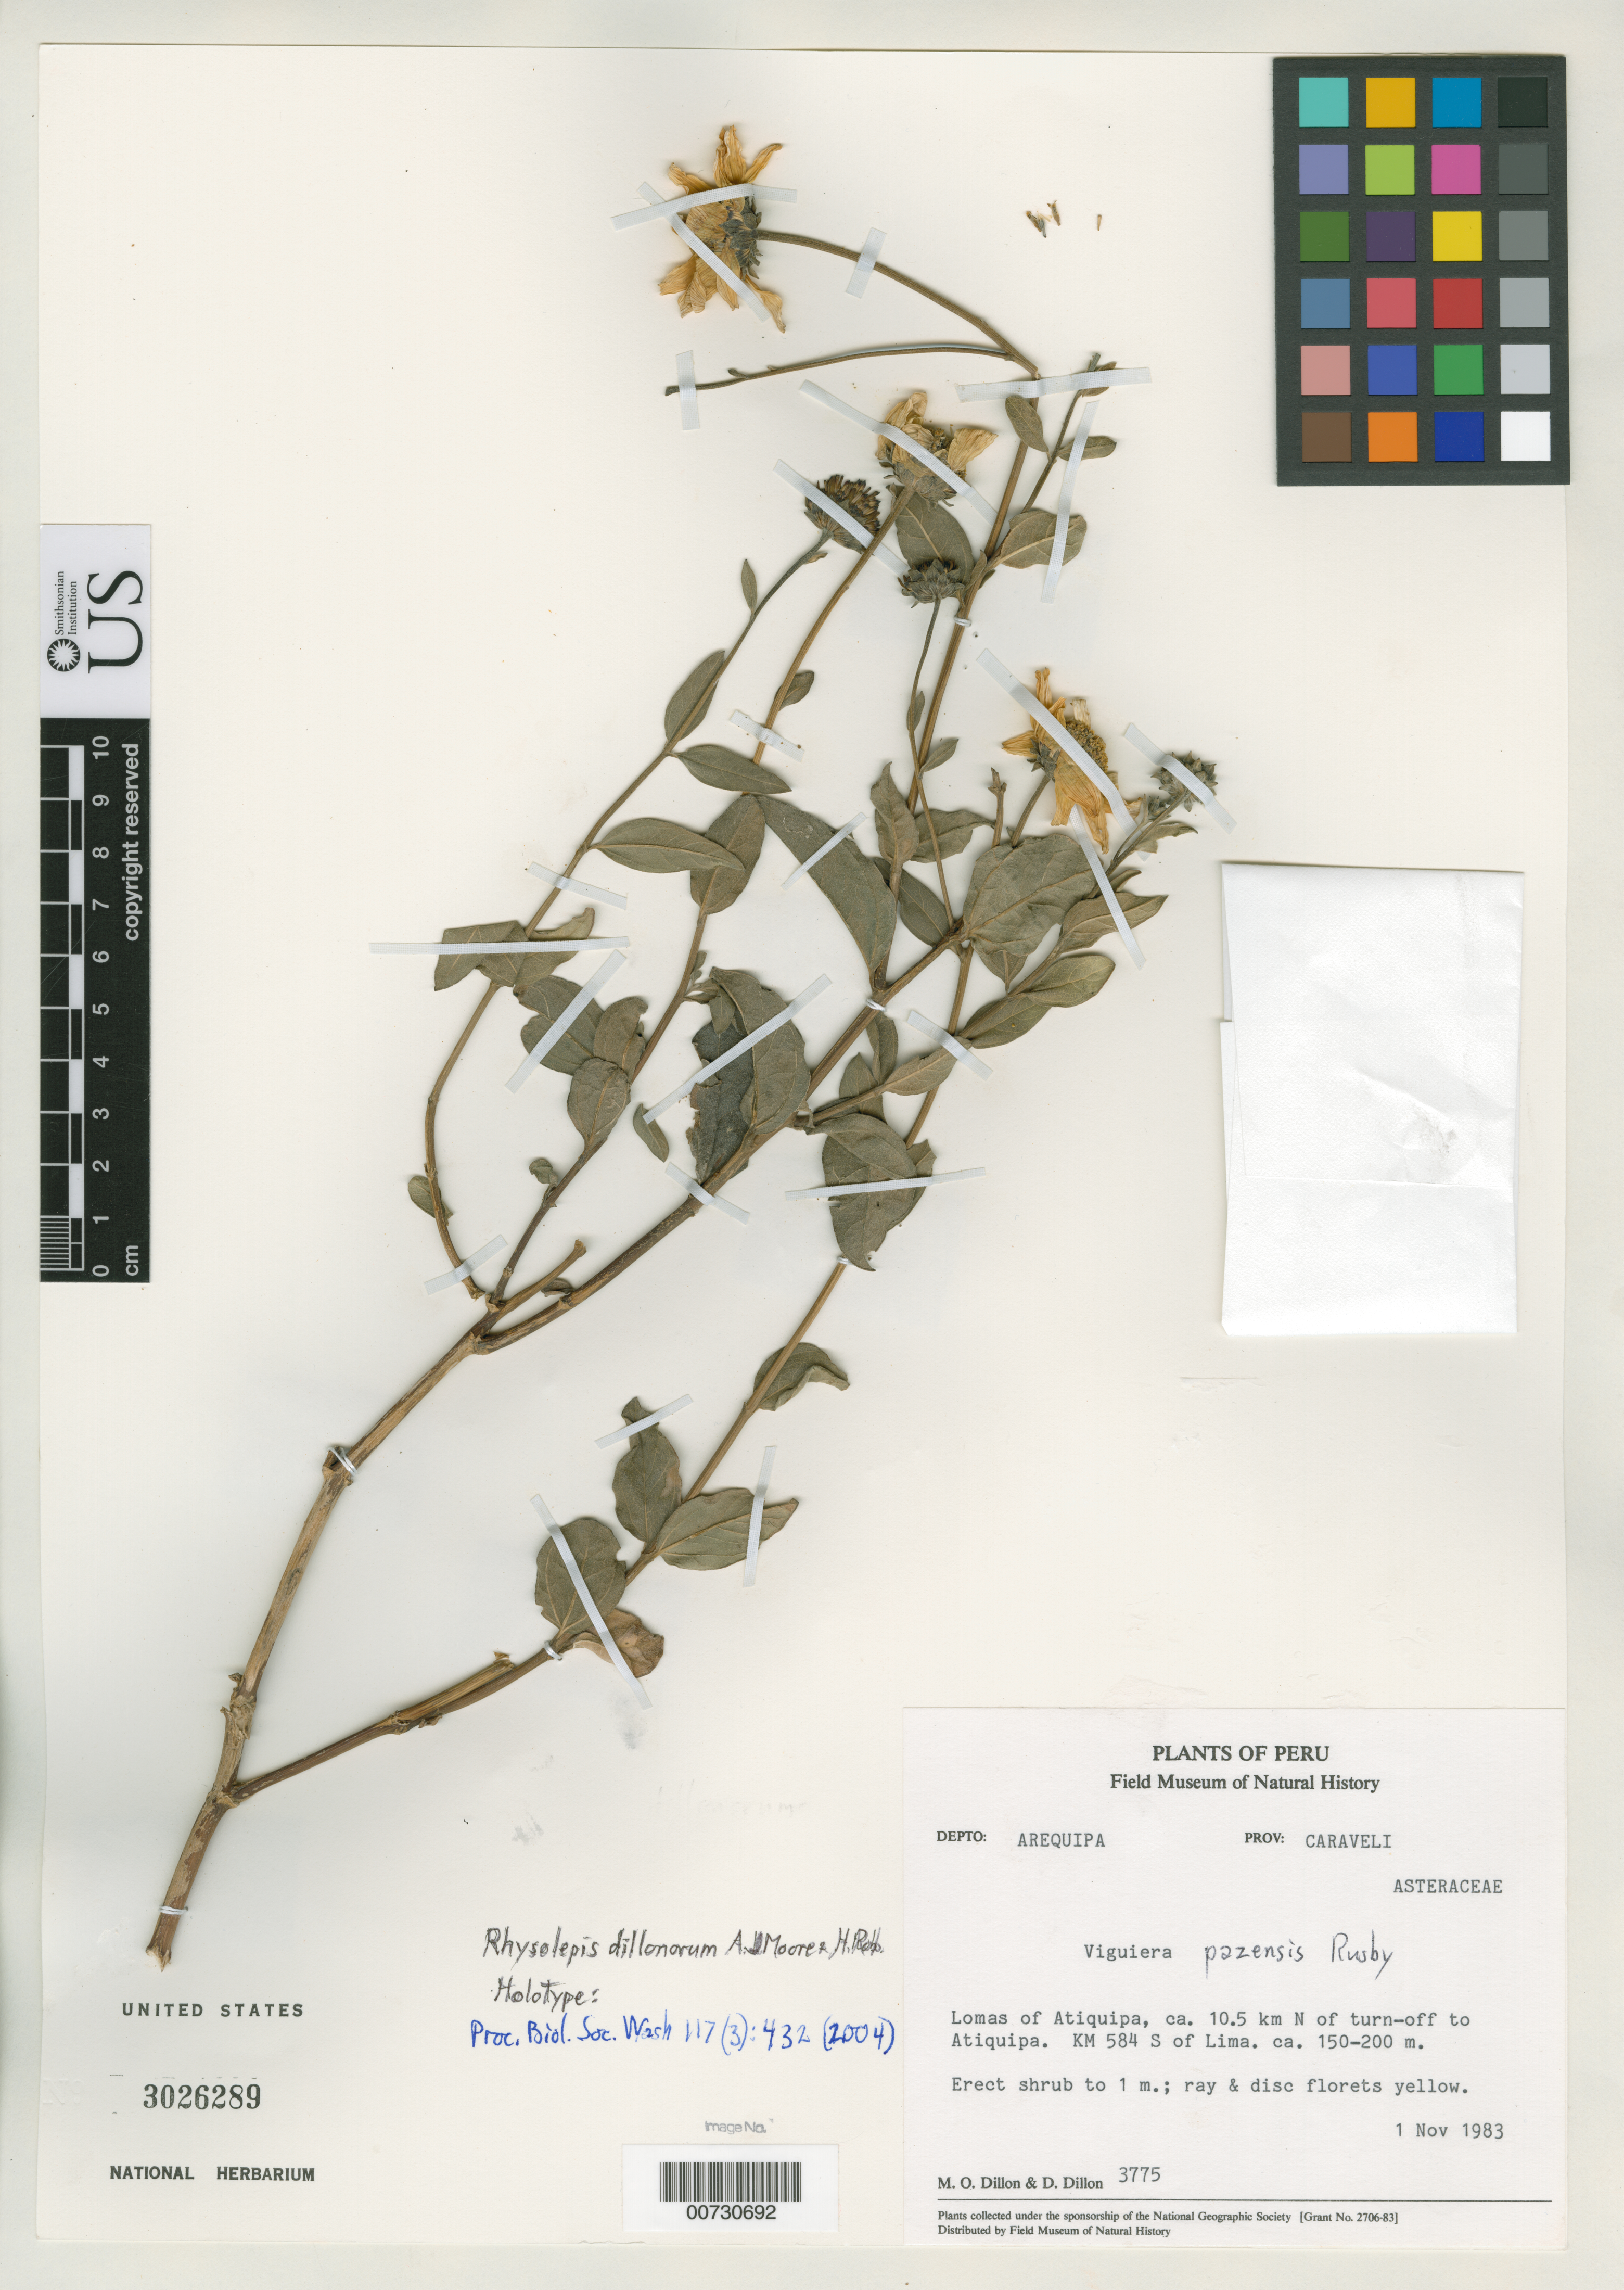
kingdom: Plantae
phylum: Tracheophyta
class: Magnoliopsida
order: Asterales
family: Asteraceae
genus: Rhysolepis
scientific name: Rhysolepis dillenorum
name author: A.J. Moore & H. Rob.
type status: Holotype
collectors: M. O. Dillon & D. Dillon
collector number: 3775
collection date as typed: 01 Nov 1983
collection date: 1983-11-01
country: Peru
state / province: Arequipa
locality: Depto. Arequipa, Prov. Caraveli, Lomas of Atiquipa, ca. 10.5 km N of turn-off to Atiquipa. KM 584 S of Lima.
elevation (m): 150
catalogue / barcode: US 3026289